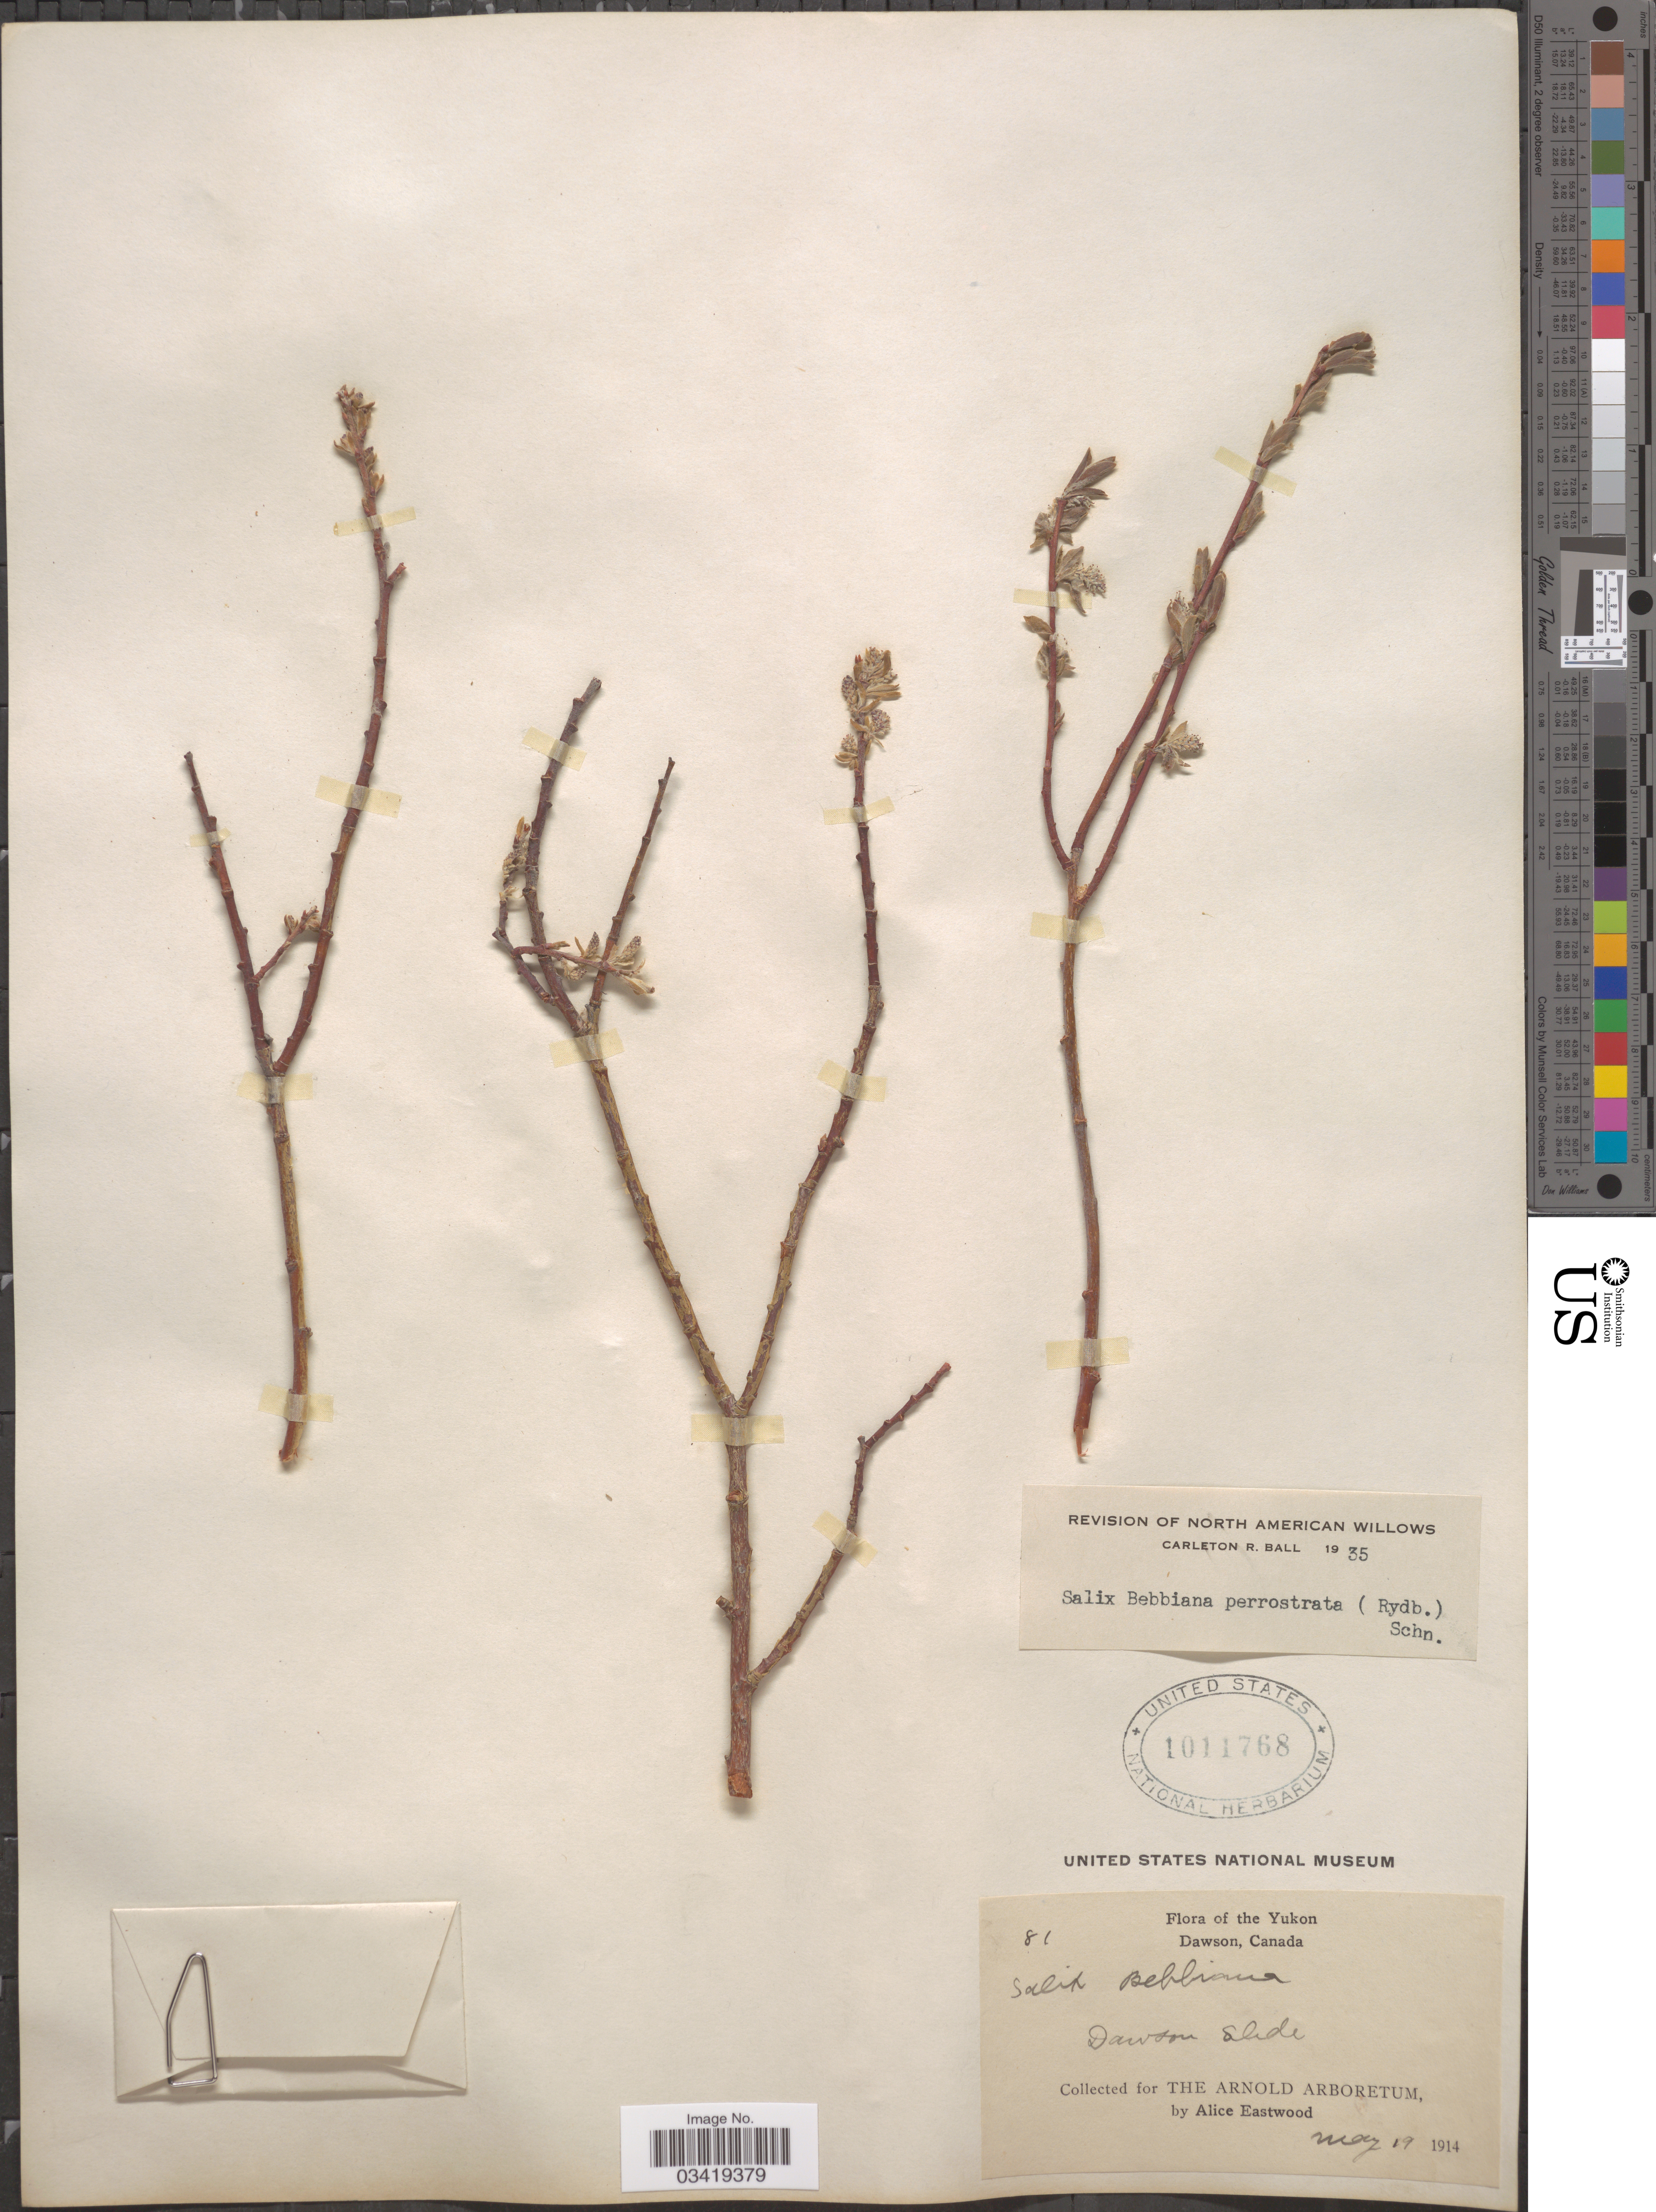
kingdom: Plantae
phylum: Tracheophyta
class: Magnoliopsida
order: Malpighiales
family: Salicaceae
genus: Salix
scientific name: Salix bebbiana var. perrostrata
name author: Sarg.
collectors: A. Eastwood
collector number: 81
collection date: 1914-05-19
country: Canada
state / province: Yukon Territory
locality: Yukon, Dawson. Dawson Slide.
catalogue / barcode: US 1011768